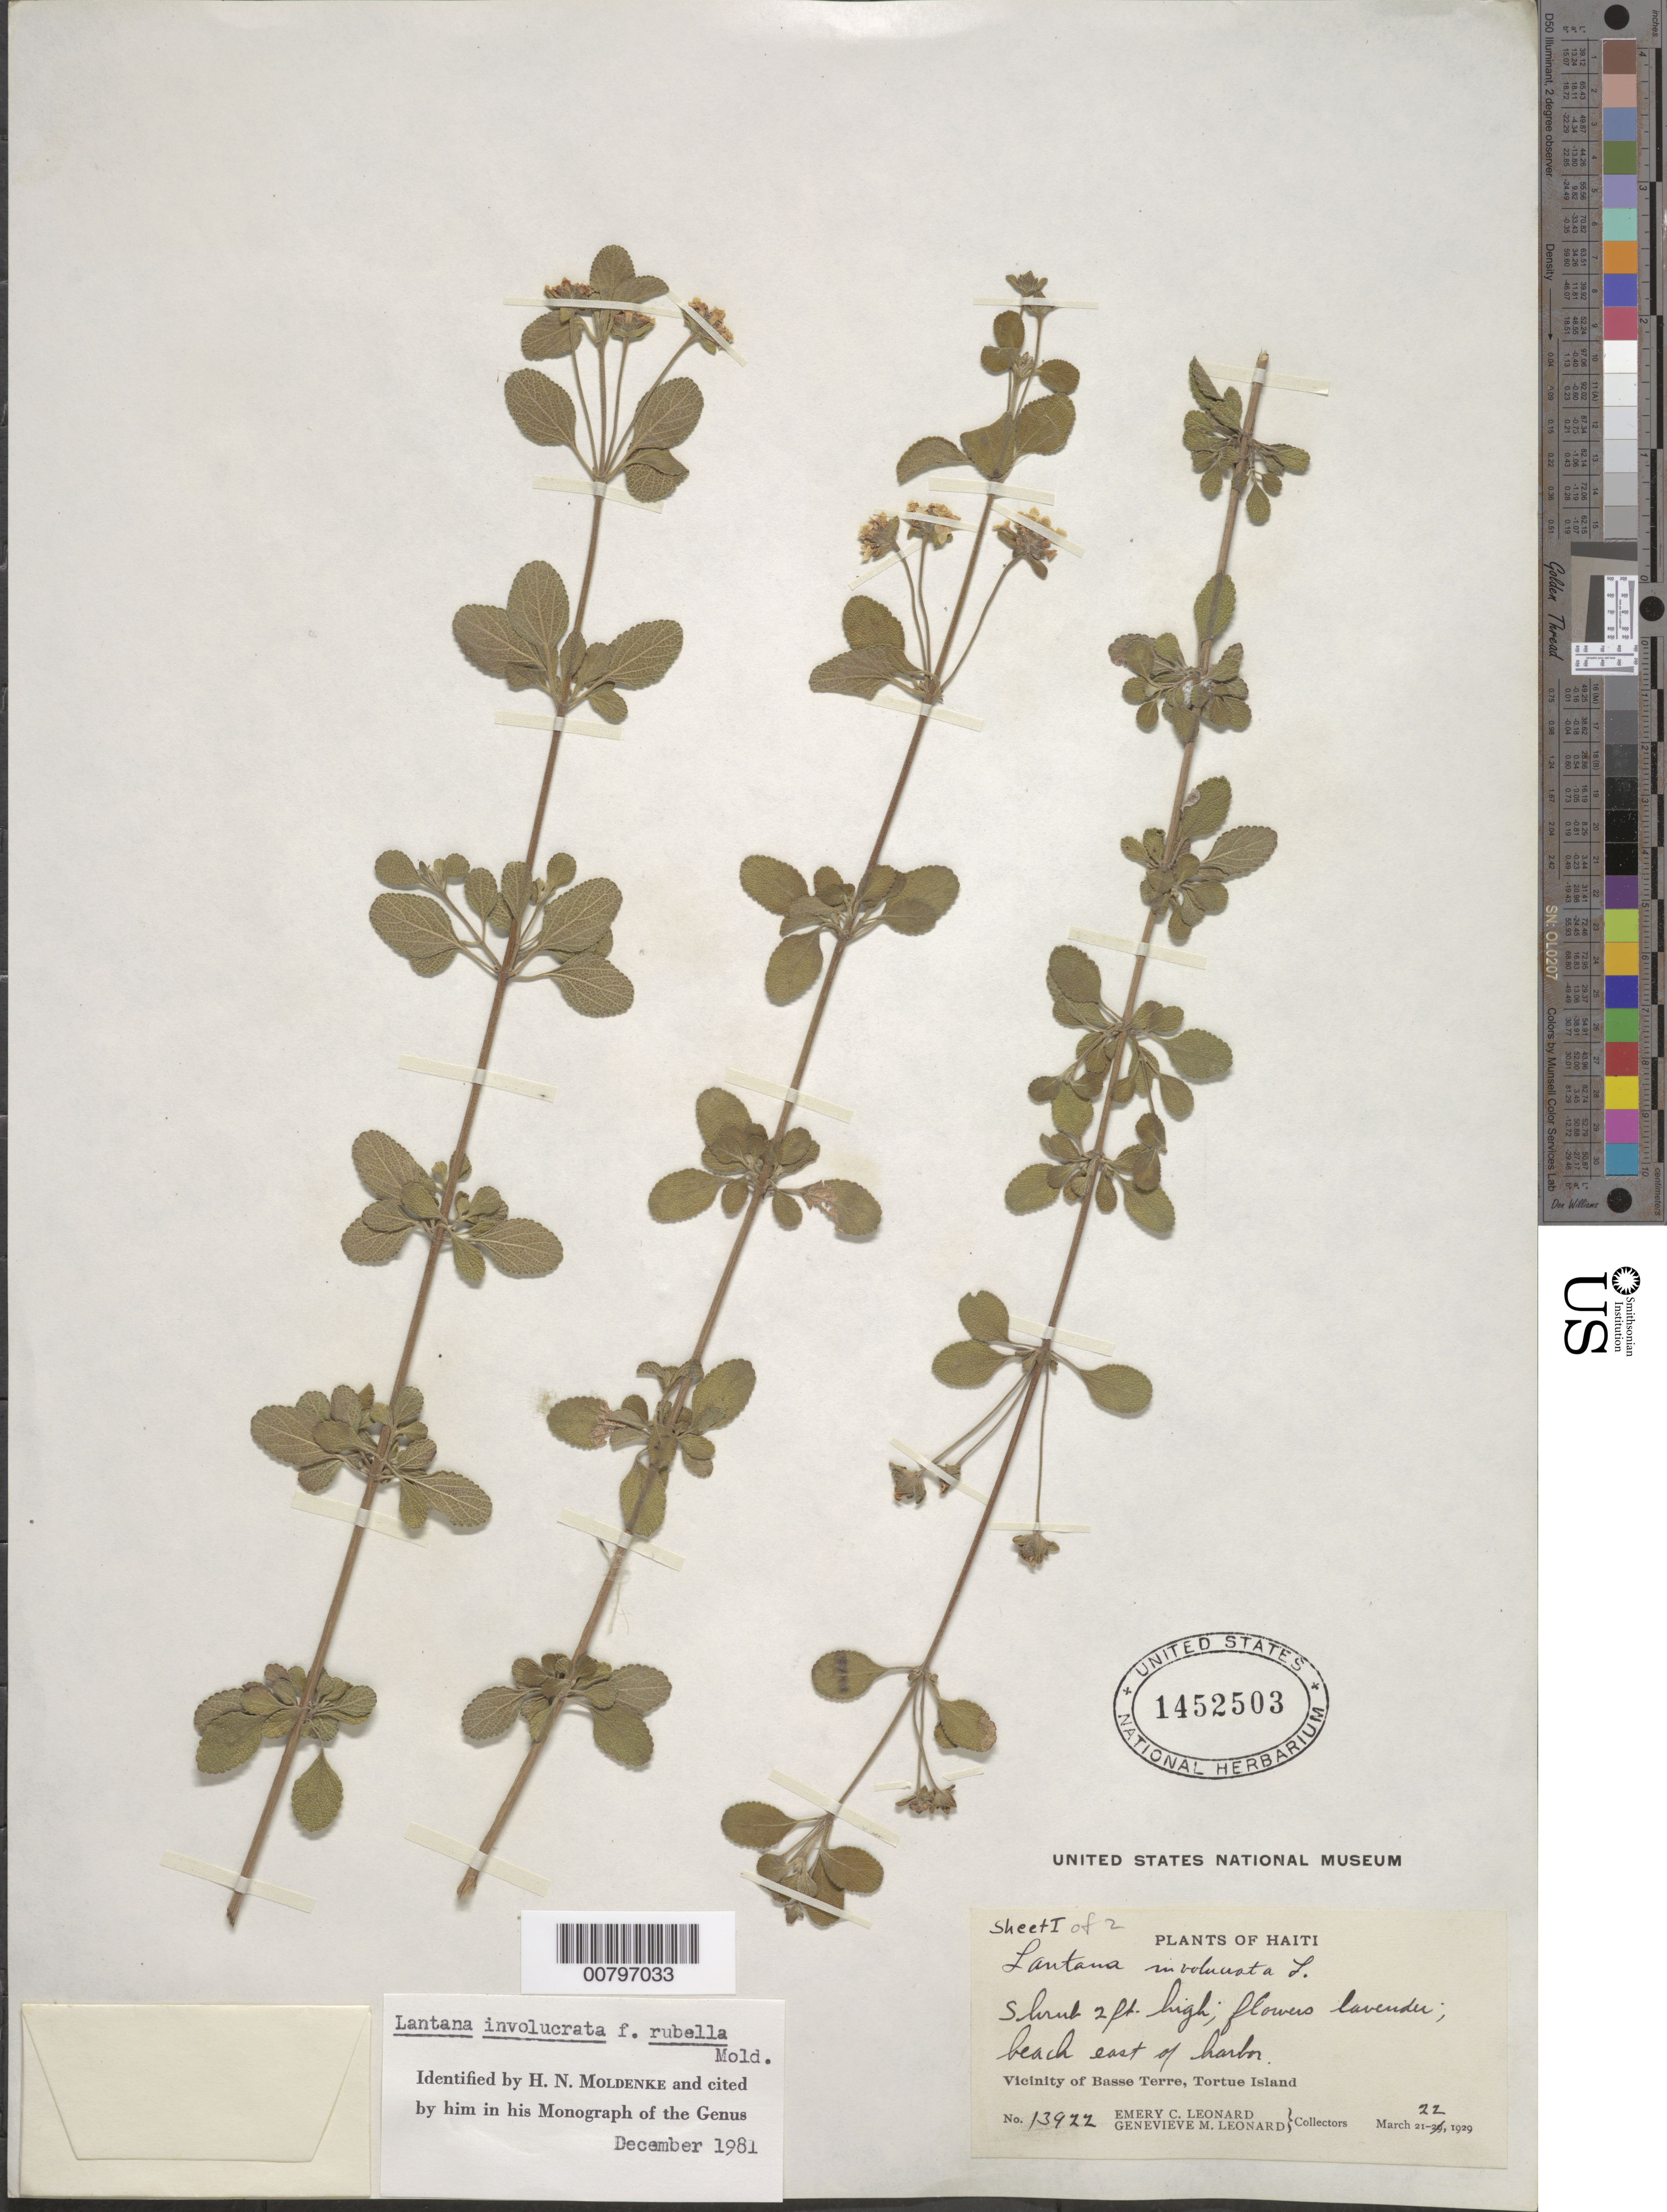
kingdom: Plantae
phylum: Tracheophyta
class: Magnoliopsida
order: Lamiales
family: Verbenaceae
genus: Lantana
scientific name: Lantana involucrata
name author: L.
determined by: Moldenke, H. N.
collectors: E. C. Leonard & G. M. Leonard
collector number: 13922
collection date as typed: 22 Mar 1929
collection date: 1929-03-22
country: Haiti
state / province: Nord-Ouest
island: Île de la Tortue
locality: Vicinity of Basse Terre, E of harbor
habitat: Beach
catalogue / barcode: US 1452503